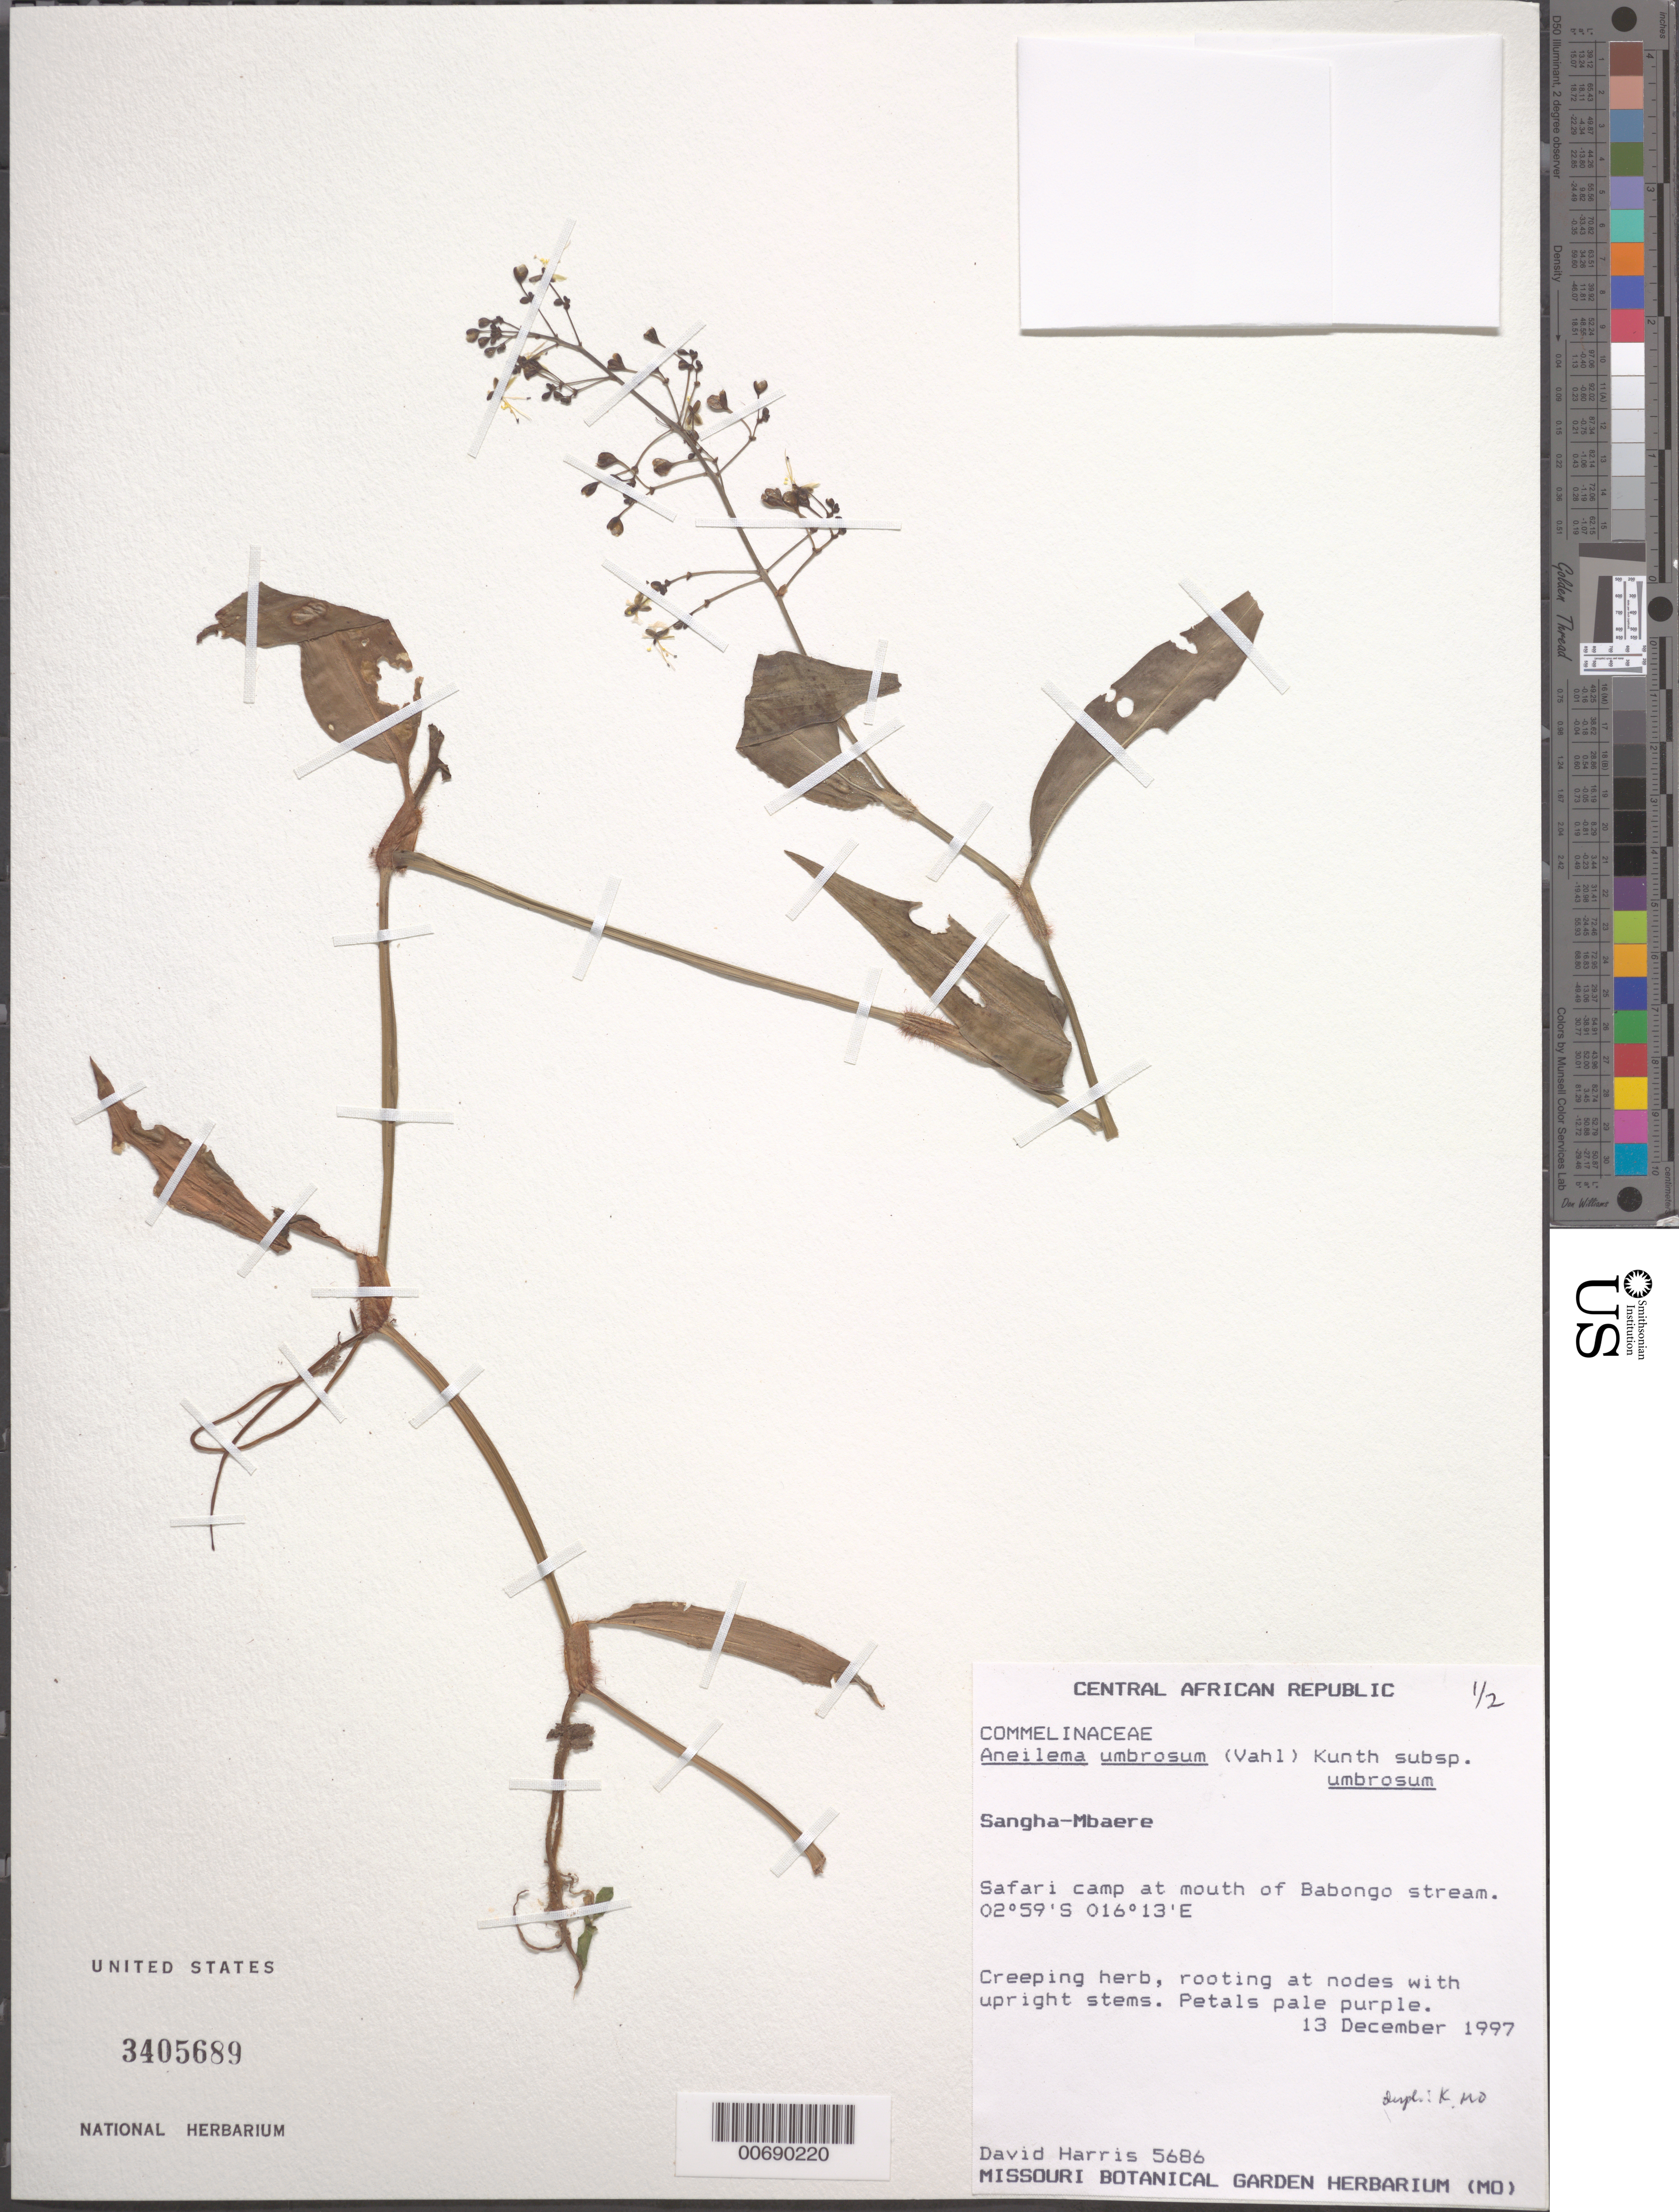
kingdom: Plantae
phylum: Tracheophyta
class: Liliopsida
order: Commelinales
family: Commelinaceae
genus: Aneilema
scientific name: Aneilema umbrosum subsp. umbrosum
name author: (Vahl) Kunth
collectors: D. J. Harris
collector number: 5686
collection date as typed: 13 Dec 1997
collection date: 1997-12-13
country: Central African Republic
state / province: Sangha-Mbaere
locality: Mbaere, Safari camp at mouth of Babongo stream.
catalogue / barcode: US 3405689